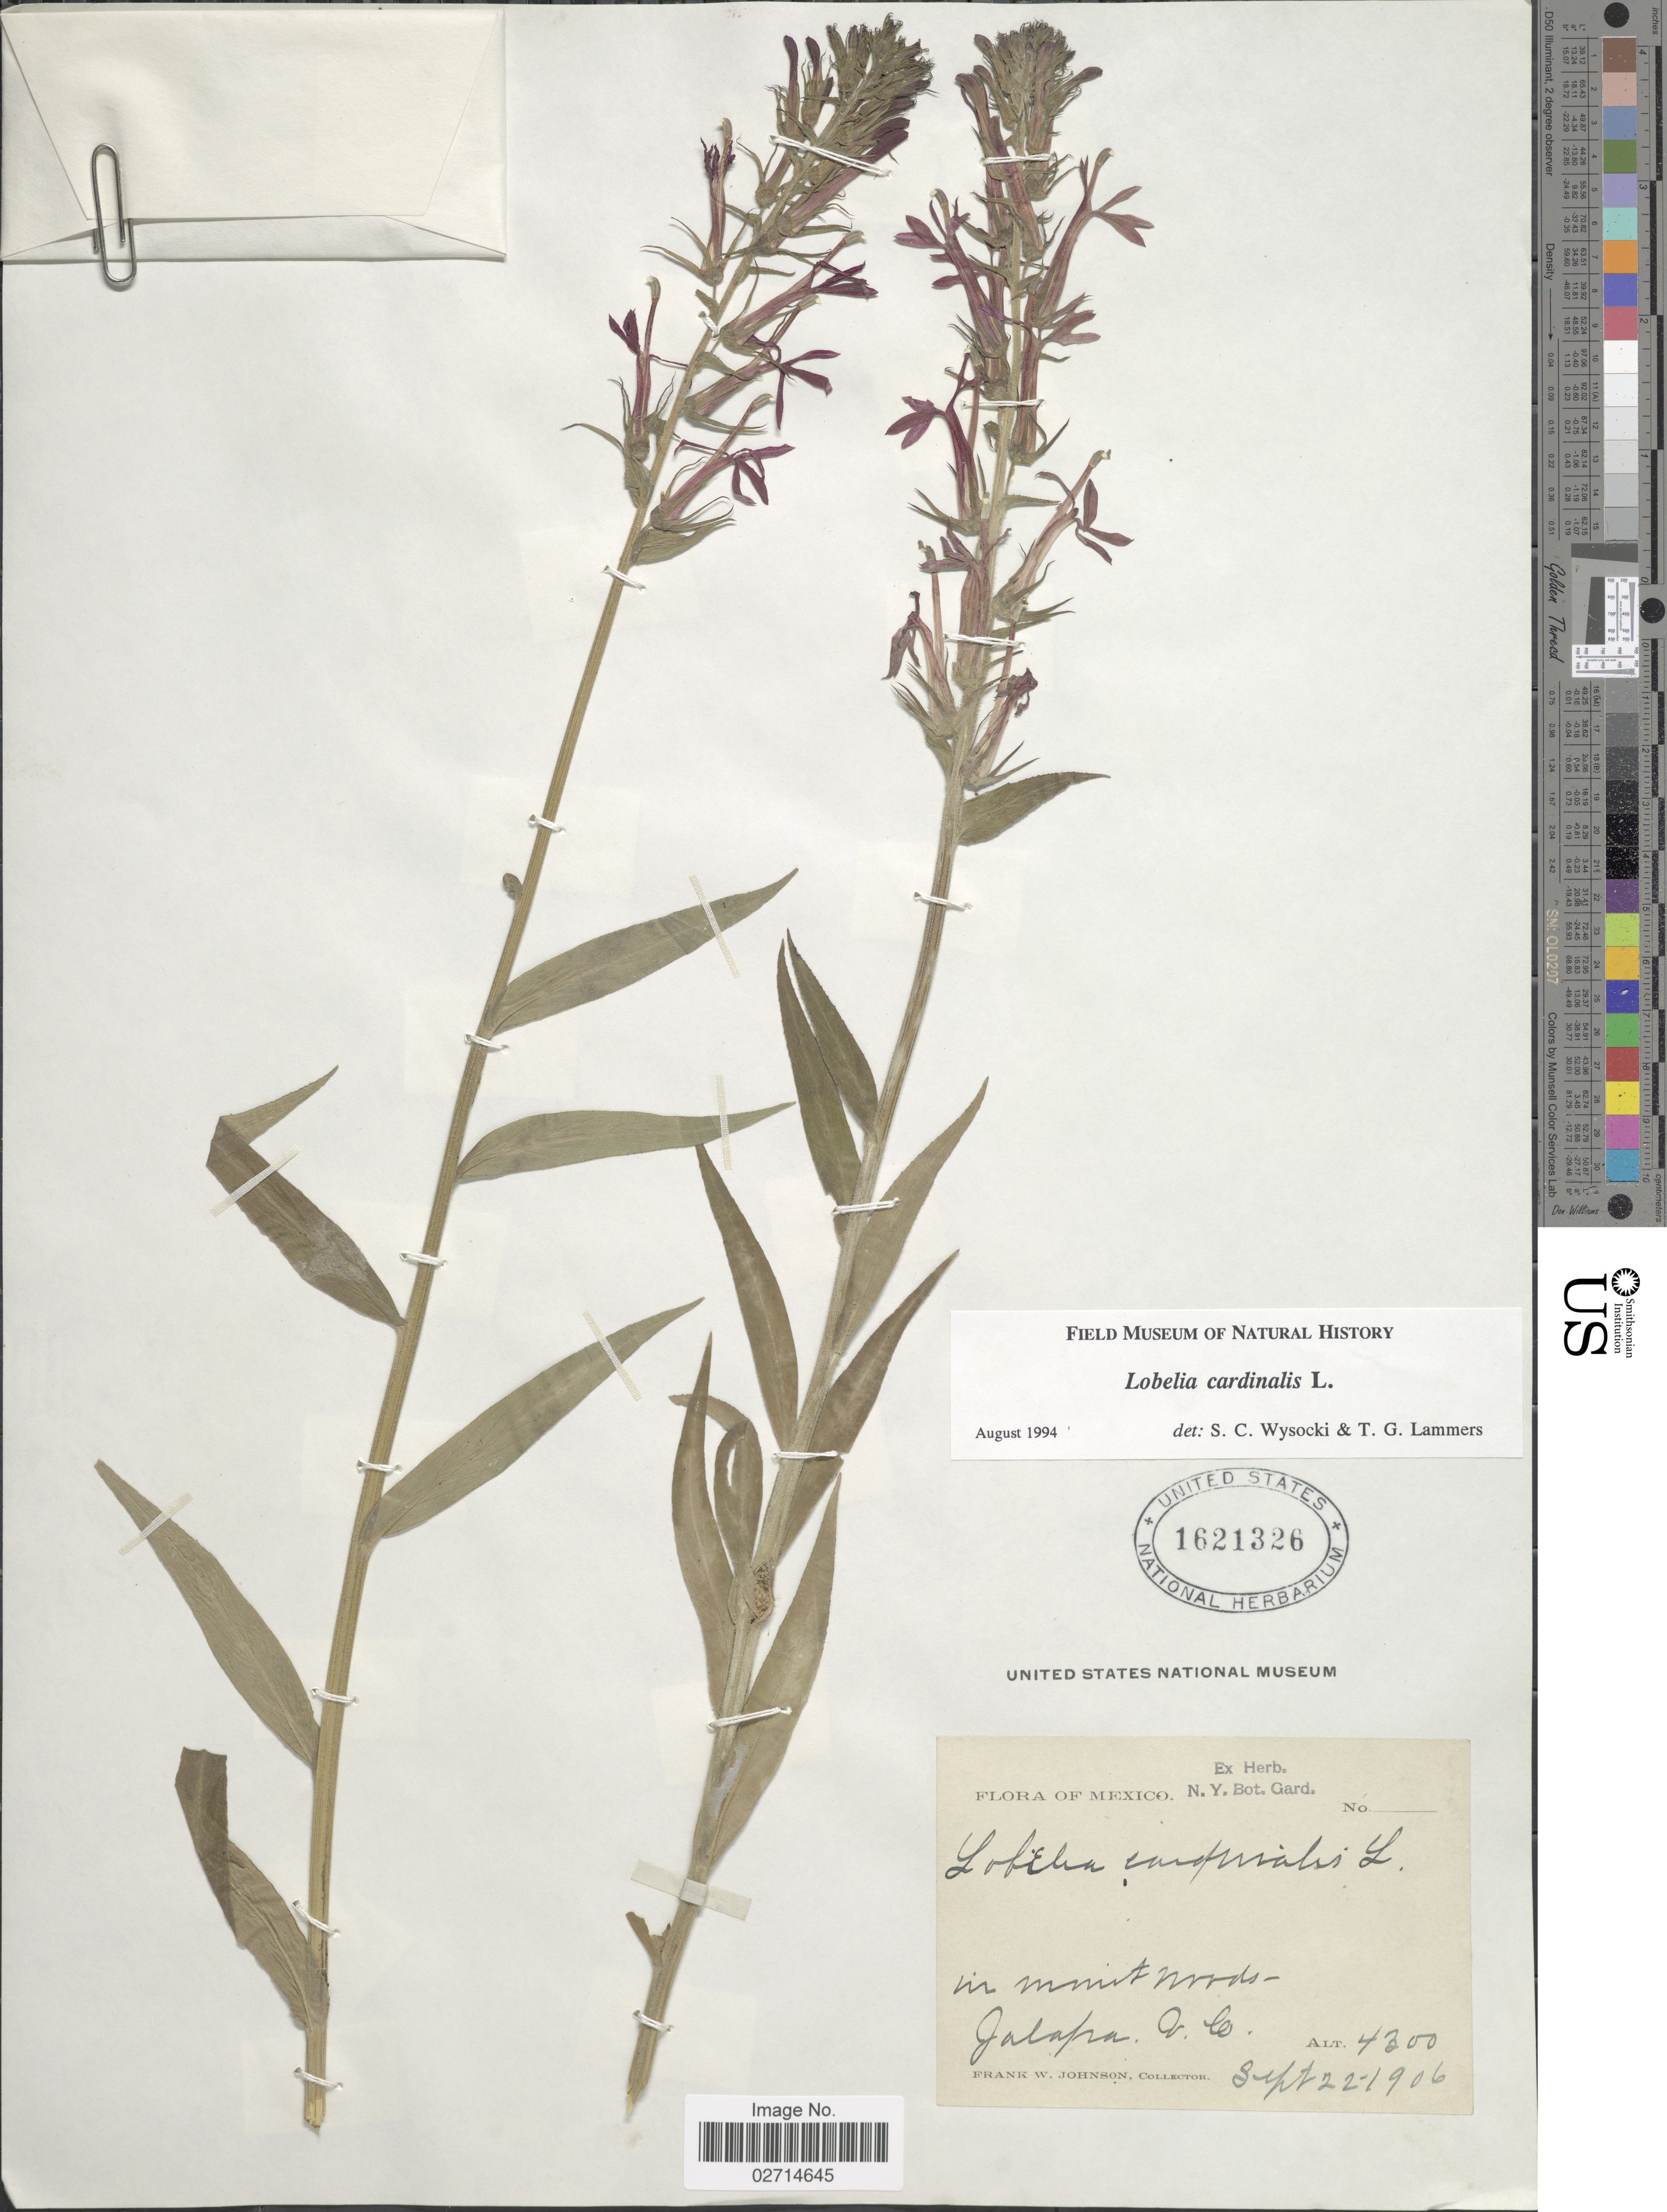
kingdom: Plantae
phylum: Tracheophyta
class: Magnoliopsida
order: Asterales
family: Campanulaceae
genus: Lobelia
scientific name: Lobelia cardinalis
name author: L.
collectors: F. W. Johnson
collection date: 1906-09-22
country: Mexico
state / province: Veracruz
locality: Jalapa.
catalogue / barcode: US 1621326